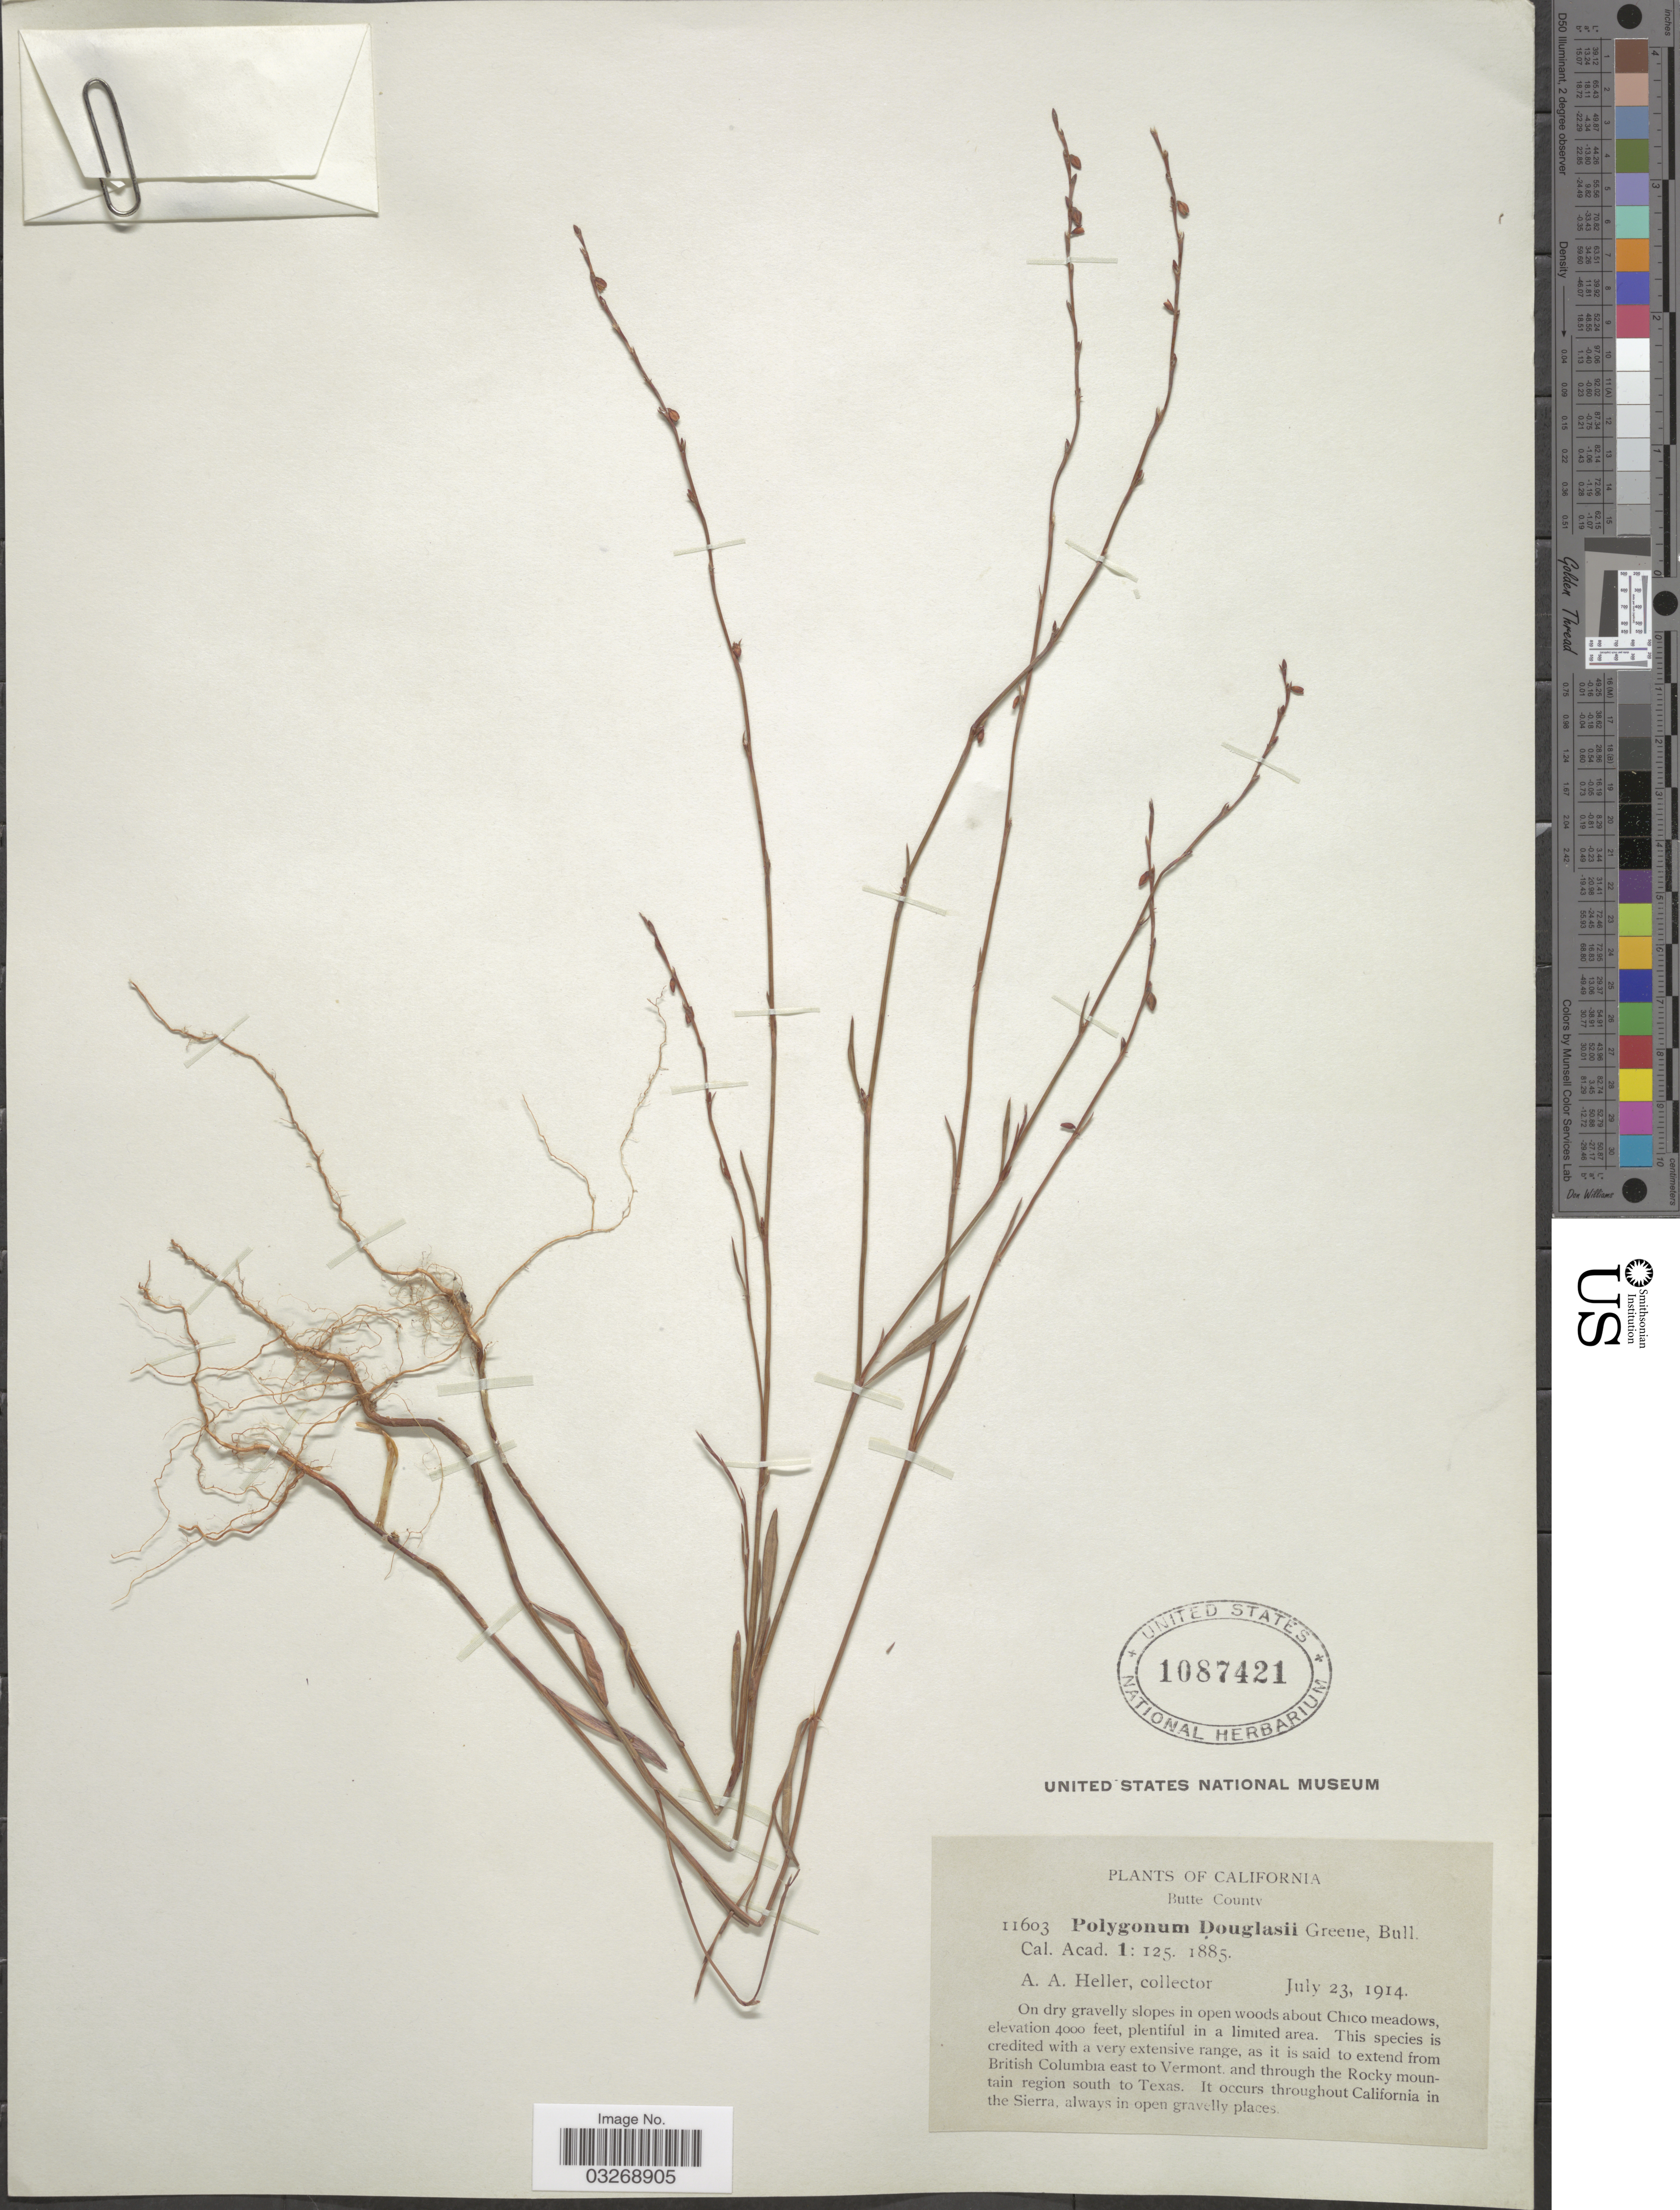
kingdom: Plantae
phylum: Tracheophyta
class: Magnoliopsida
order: Caryophyllales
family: Polygonaceae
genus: Polygonum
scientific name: Polygonum douglasii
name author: Greene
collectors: A. A. Heller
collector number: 11603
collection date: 1914-07-23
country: United States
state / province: California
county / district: Butte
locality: Butte County. Open dry gravelly slopes in open woods about Chico meadows.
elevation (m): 1219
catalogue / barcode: US 1087421